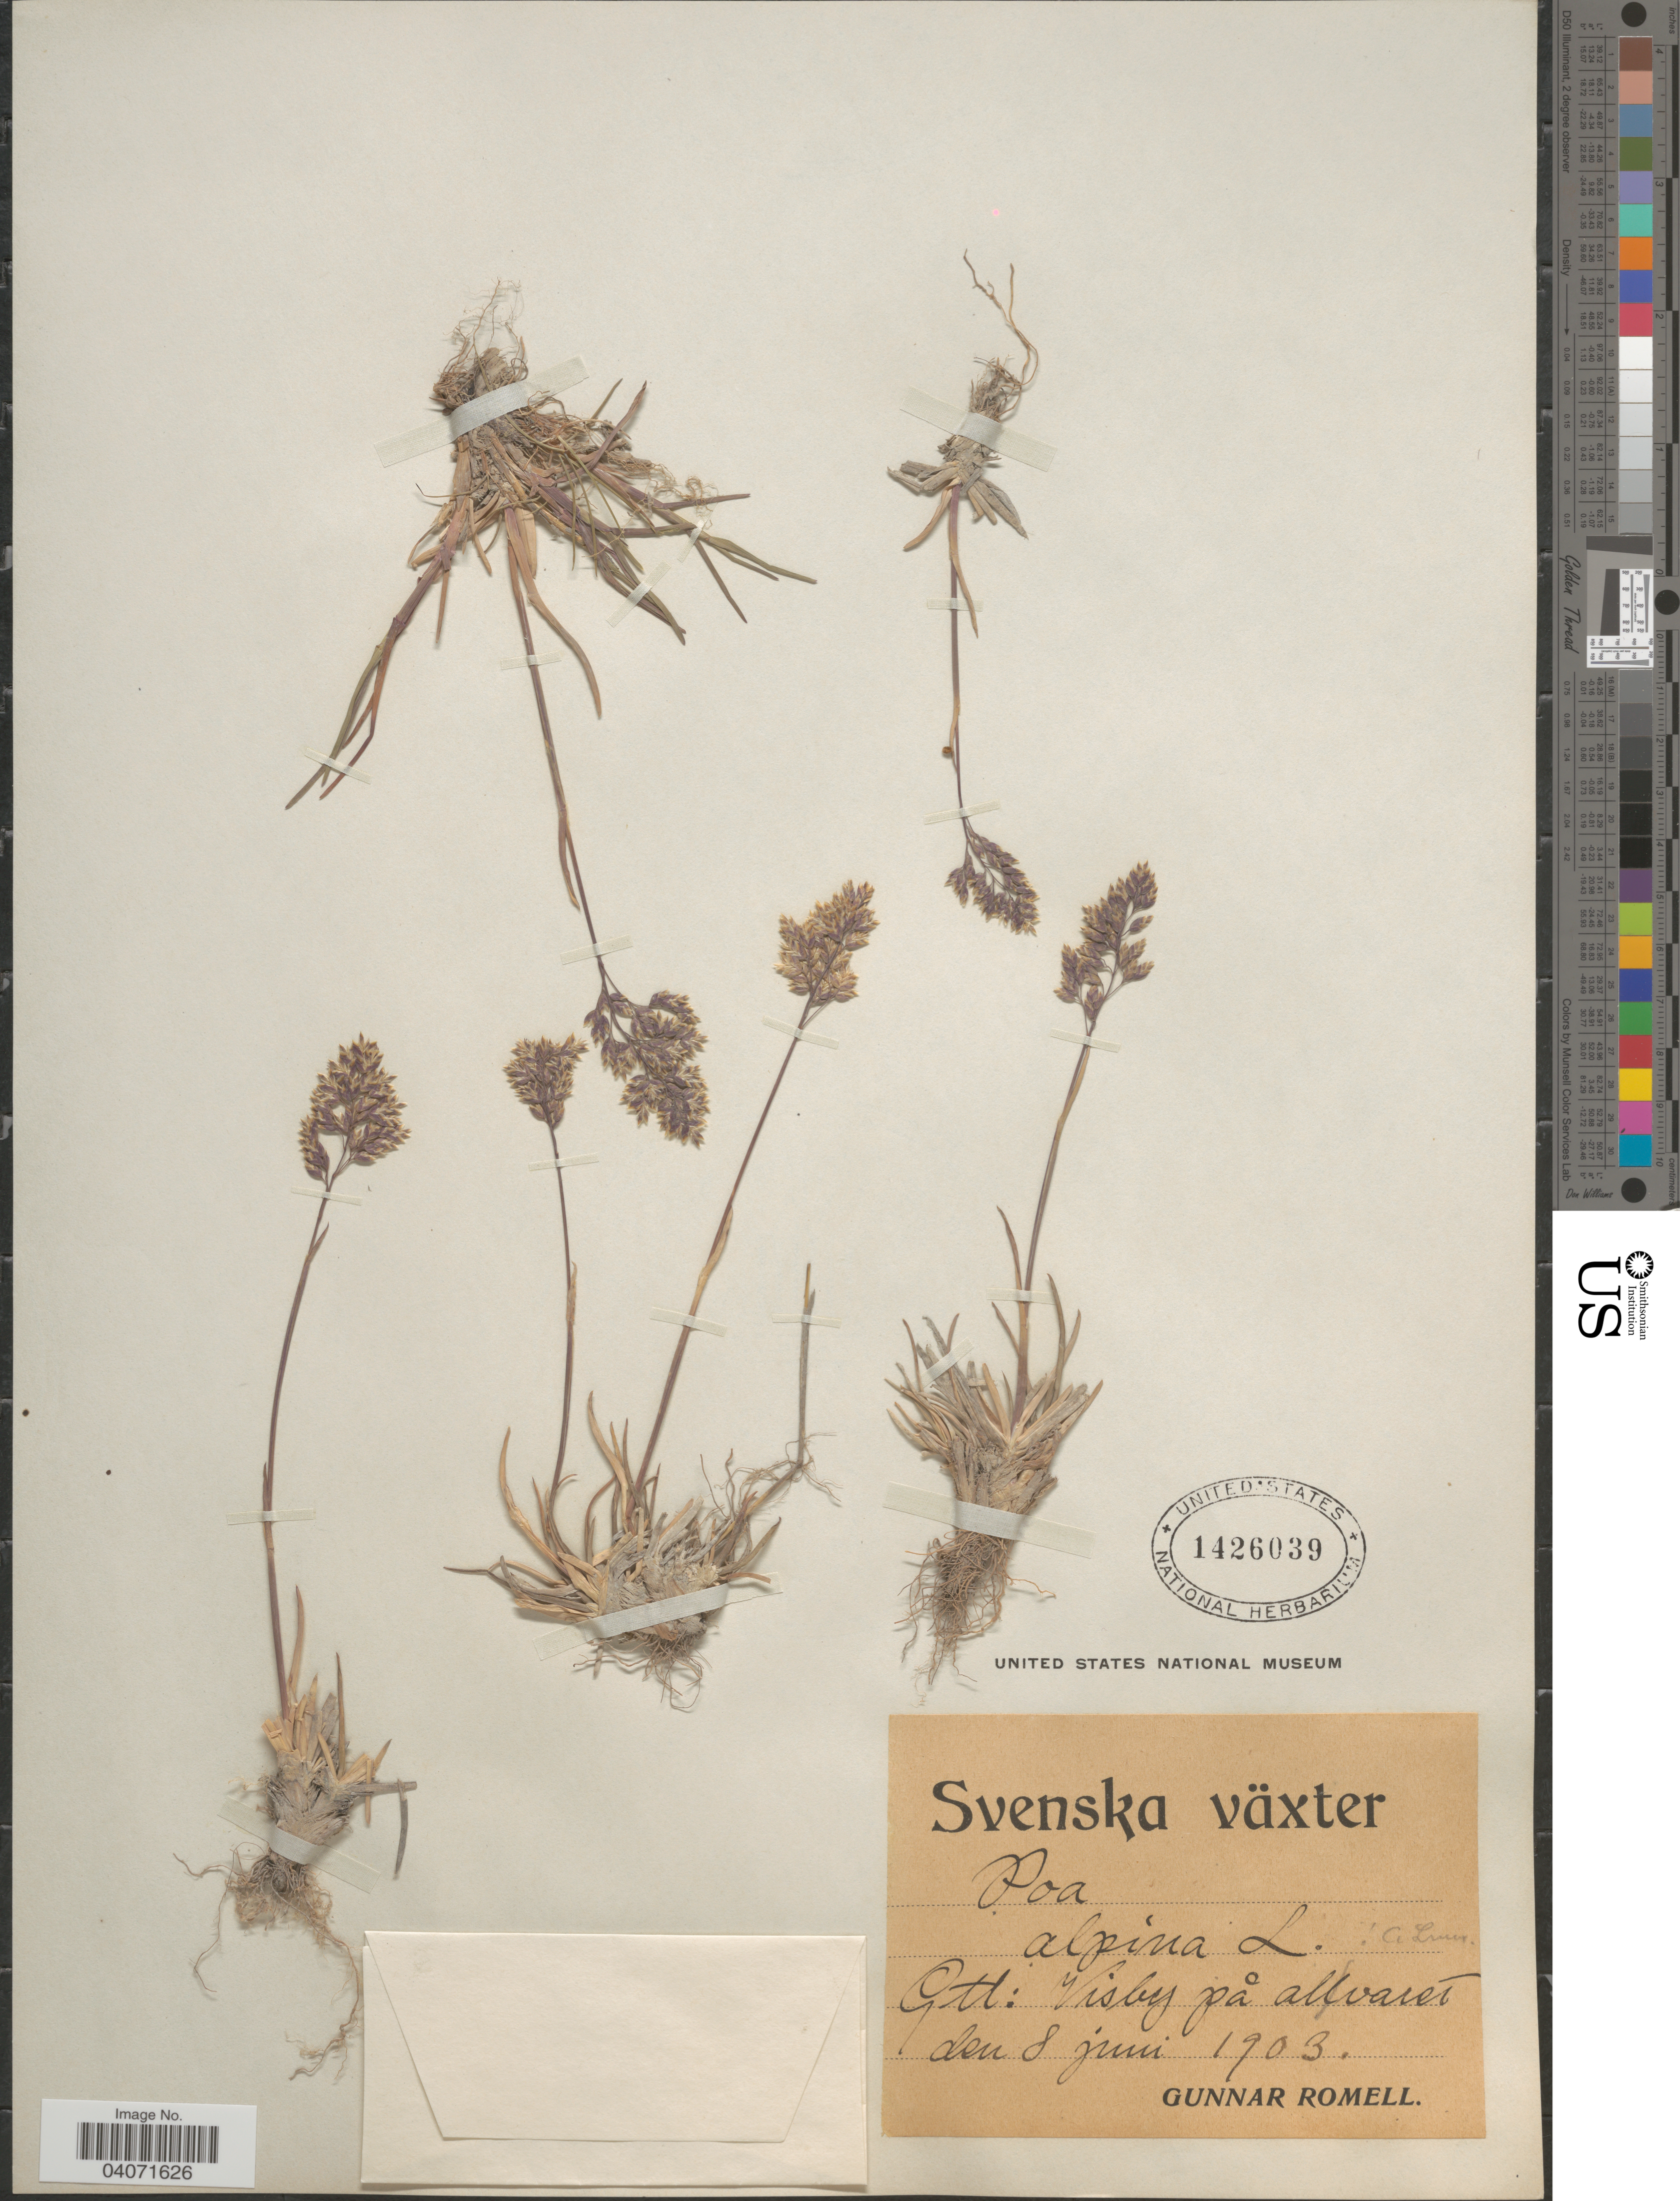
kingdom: Plantae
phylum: Tracheophyta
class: Liliopsida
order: Poales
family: Poaceae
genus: Poa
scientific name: Poa alpina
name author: L.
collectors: G. Romell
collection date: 1903-06-08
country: Sweden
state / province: Gotland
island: Gotland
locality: Gtl: Visby på alvaret.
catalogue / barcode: US 1426039